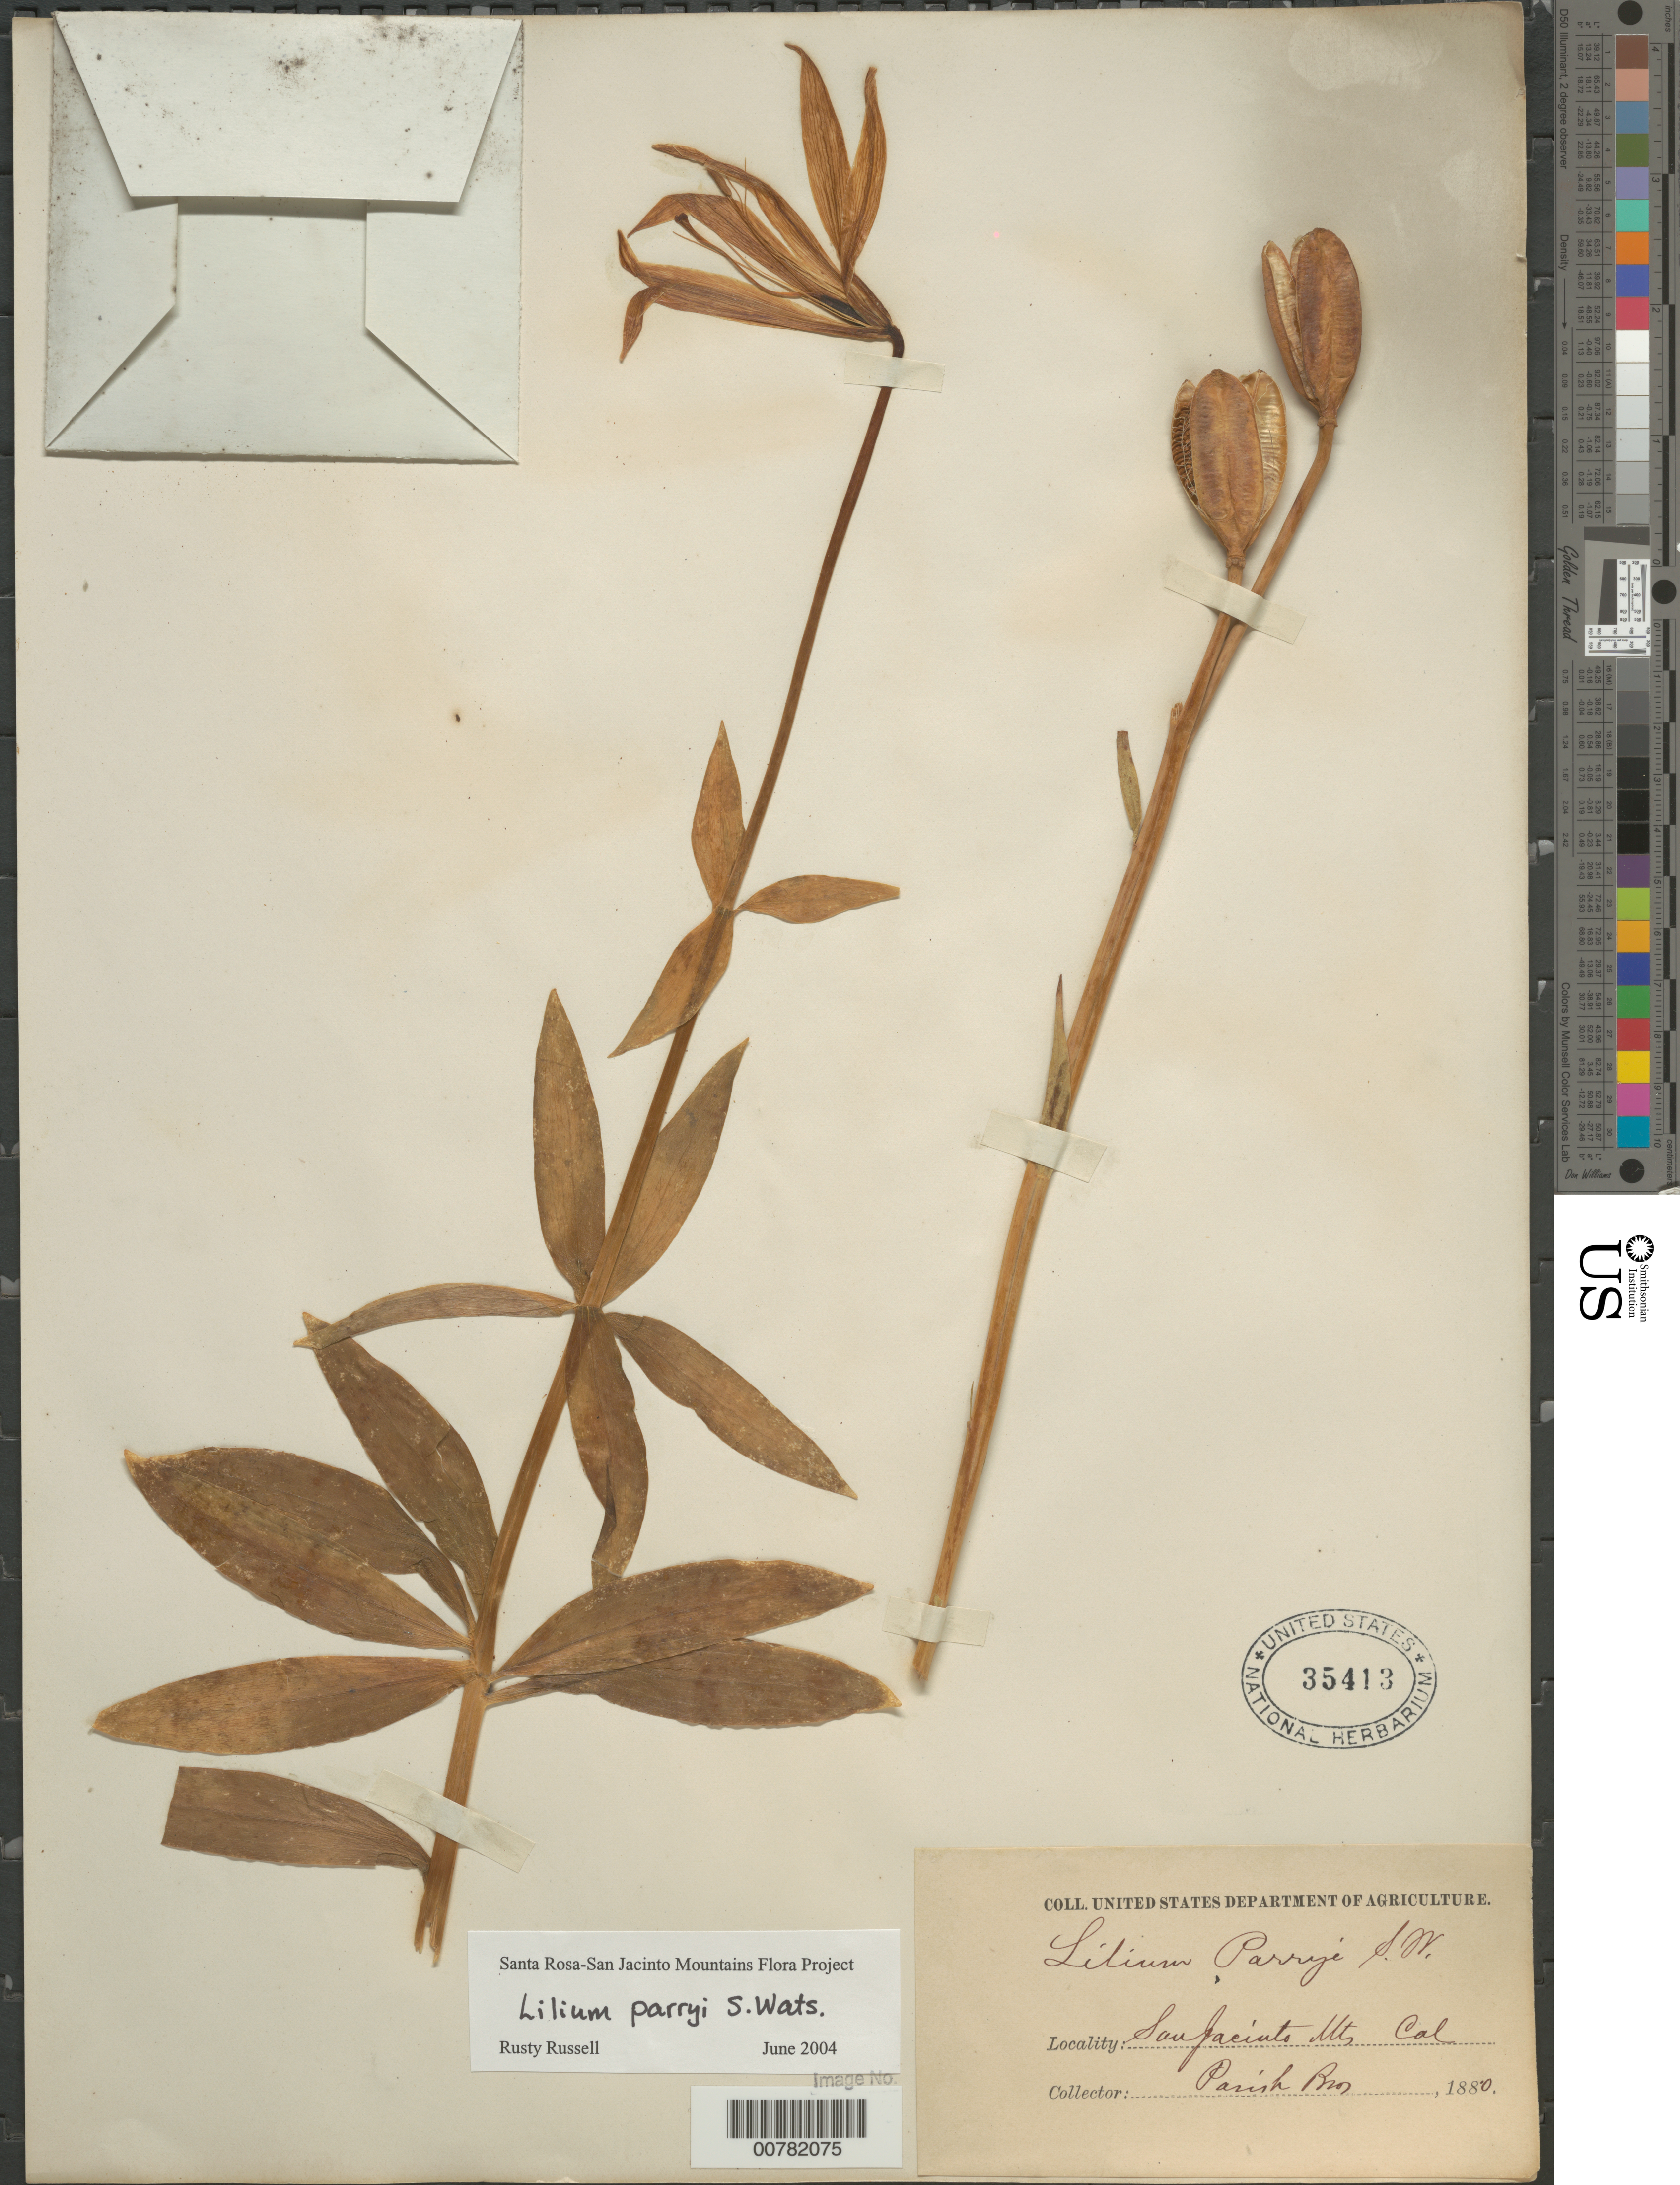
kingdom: Plantae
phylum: Tracheophyta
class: Liliopsida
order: Liliales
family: Liliaceae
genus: Lilium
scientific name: Lilium parryi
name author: S. Watson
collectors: Parish Bros.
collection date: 1880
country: United States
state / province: California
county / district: Riverside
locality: San Jacinto Mts.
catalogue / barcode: US 35413